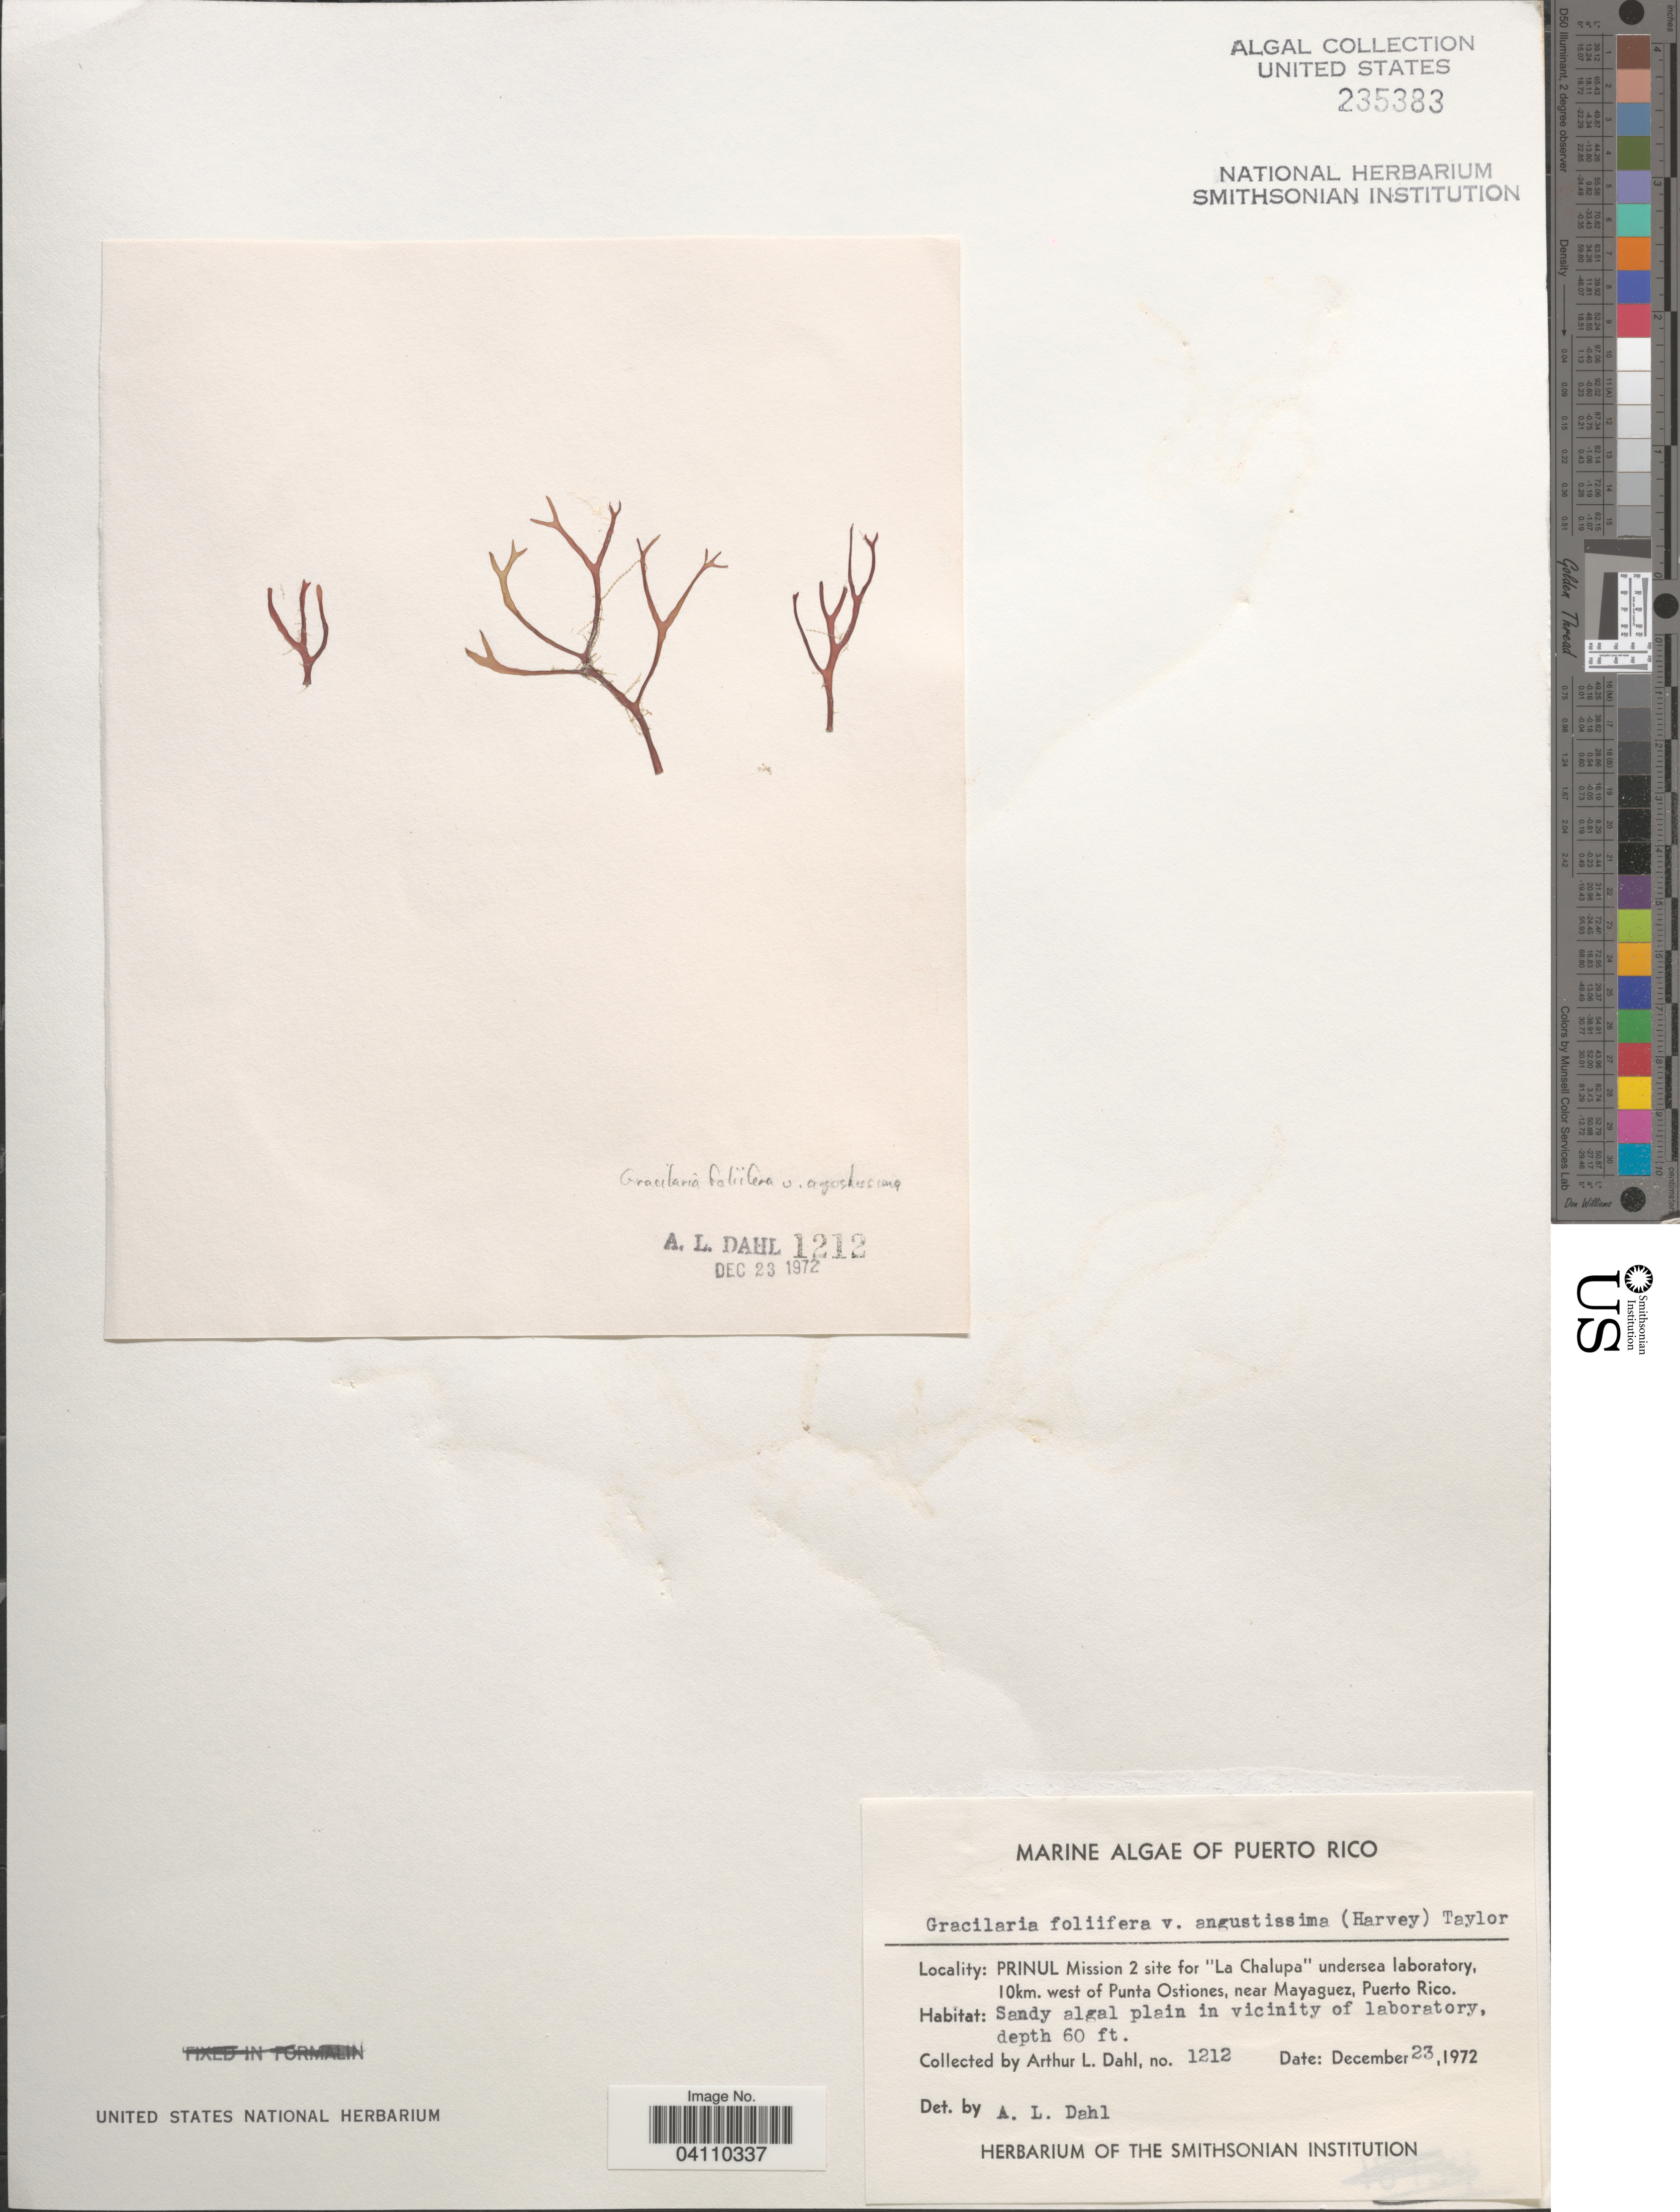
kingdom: Plantae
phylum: Rhodophyta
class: Florideophyceae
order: Gracilariales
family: Gracilariaceae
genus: Gracilaria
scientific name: Gracilaria foliifera var. angustissima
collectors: A. Dahl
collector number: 1212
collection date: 1972-12-23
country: Puerto Rico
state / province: Mayagüez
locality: Prinul Mission 2 site for "La Chalupa" undersea laboratory, 10km. west of Punta Ostiones, near Mayaguez.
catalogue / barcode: US 235383